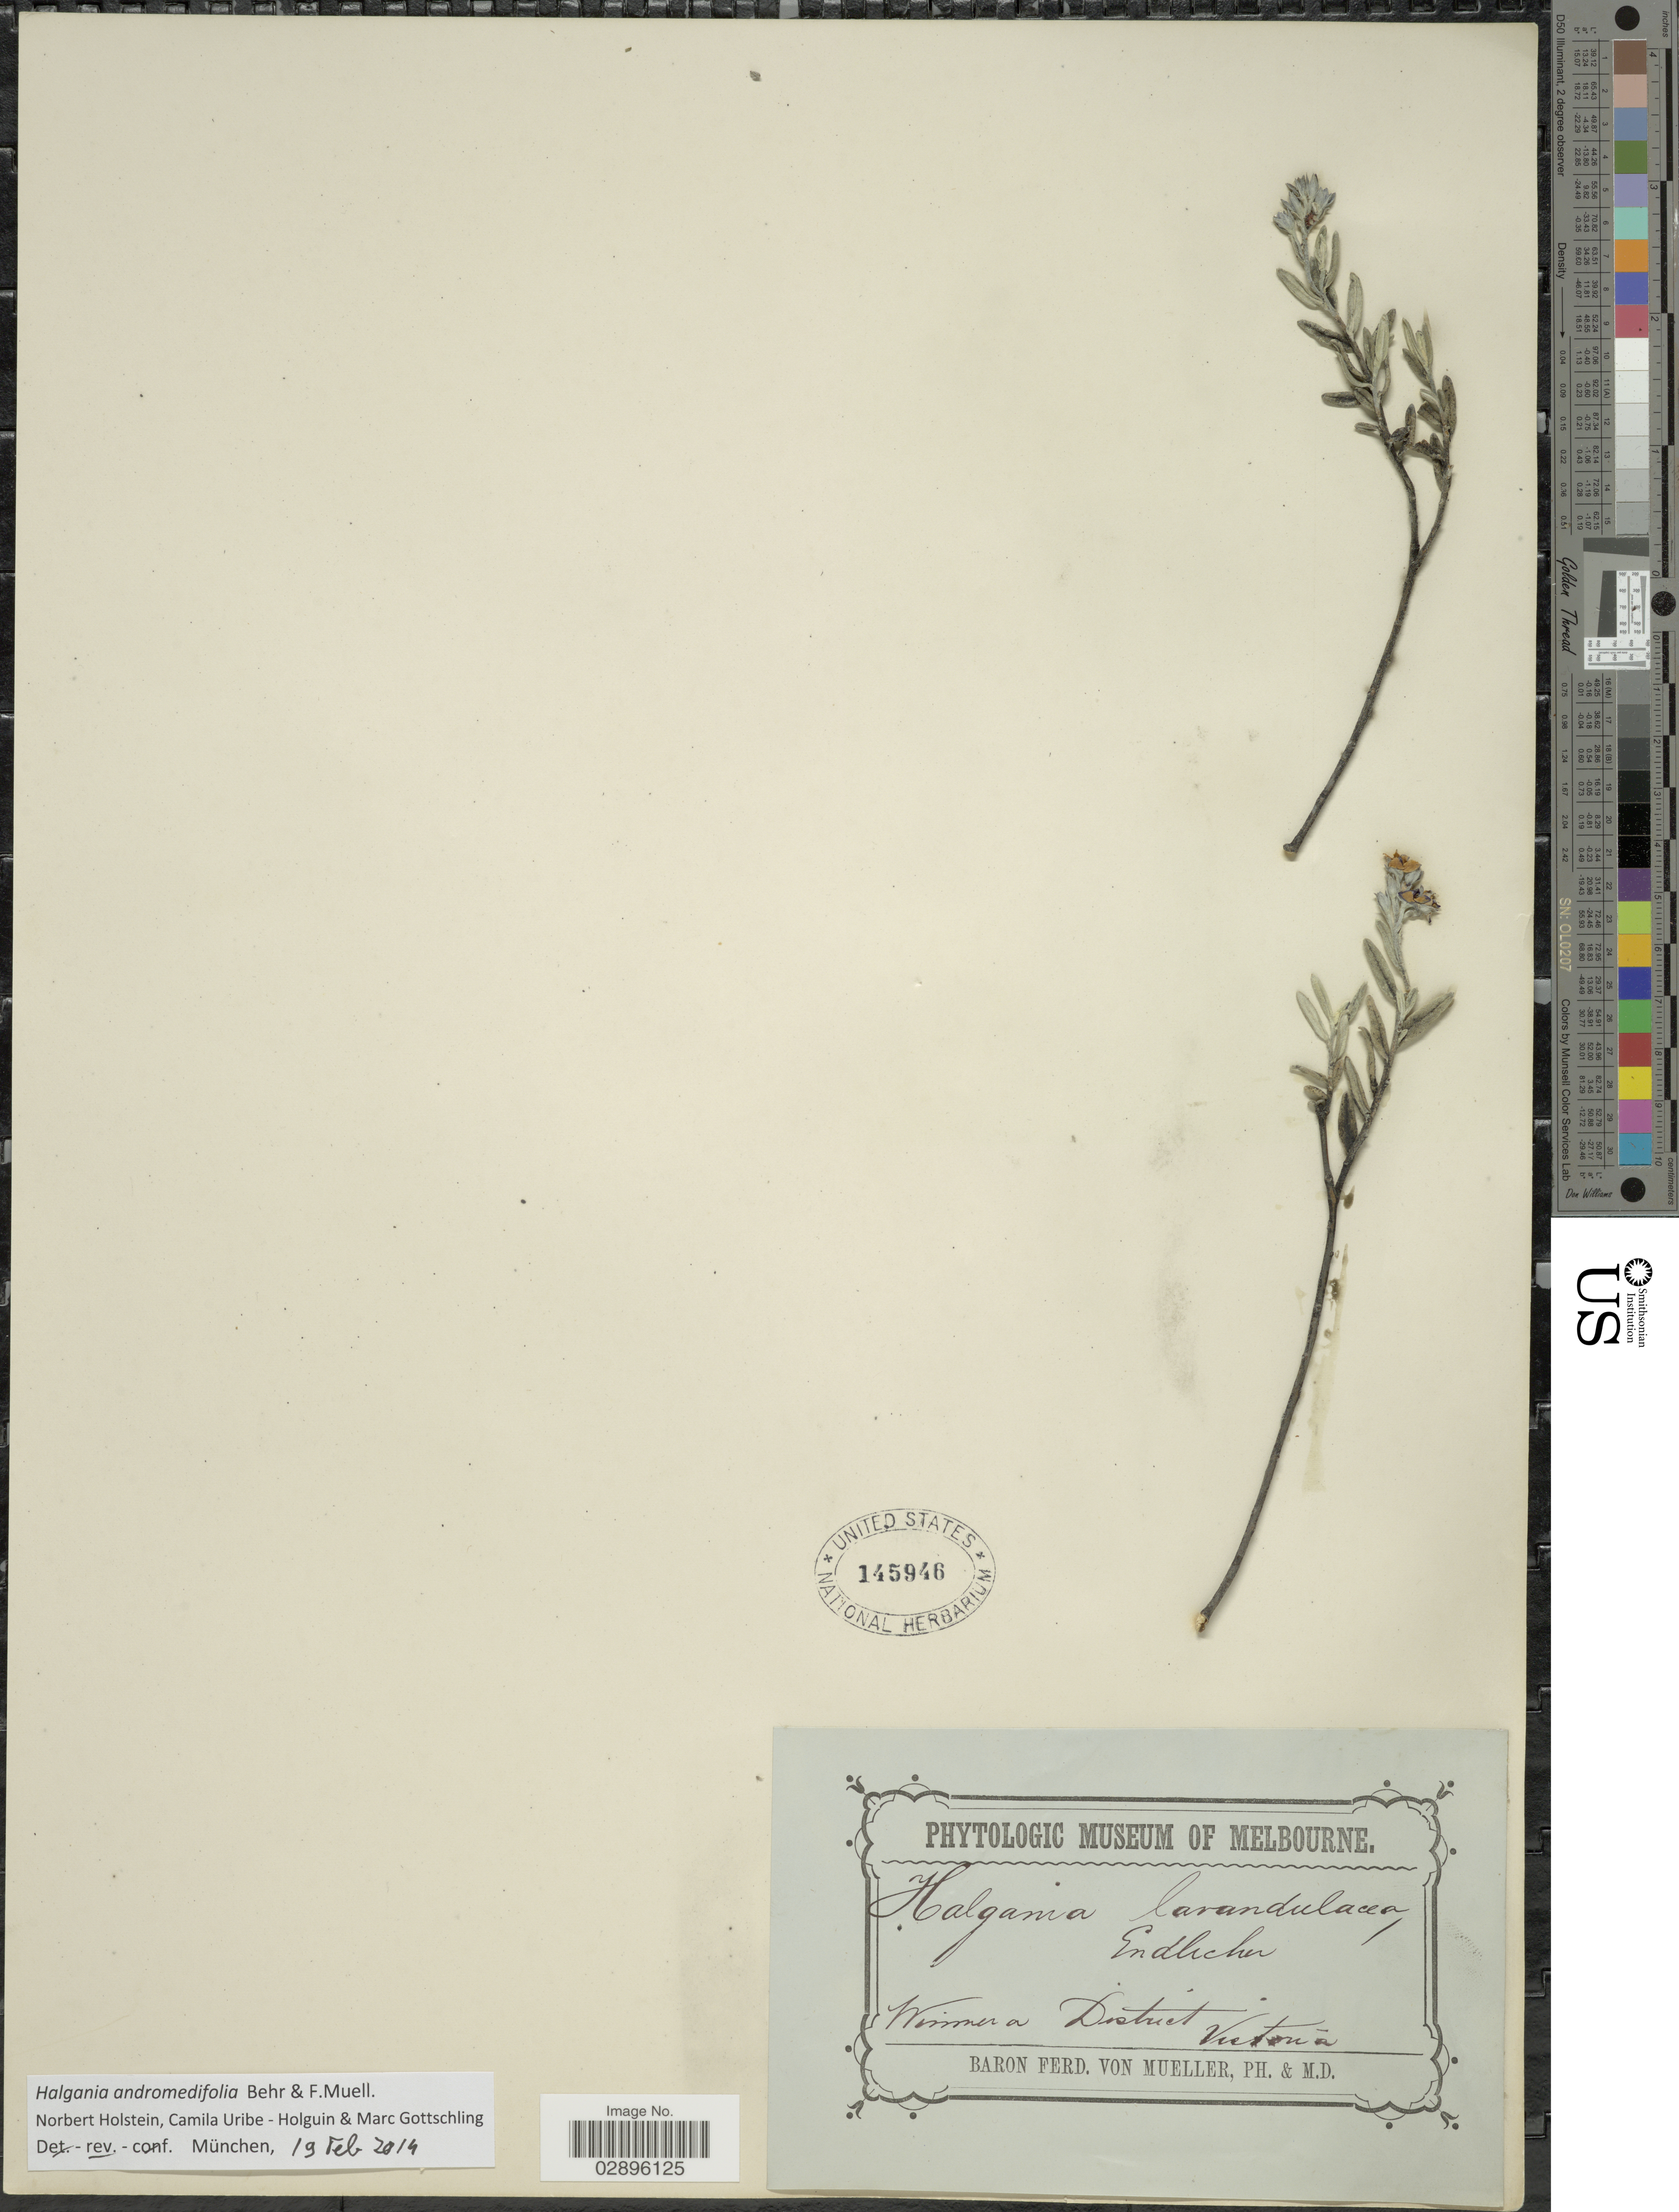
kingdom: Plantae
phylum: Tracheophyta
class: Magnoliopsida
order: Boraginales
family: Ehretiaceae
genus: Halgania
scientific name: Halgania andromedifolia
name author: Behr & F. Muell. ex F. Muell.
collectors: F. Mueller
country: Australia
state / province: Victoria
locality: Wimmera District, Victoria.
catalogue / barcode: US 145946